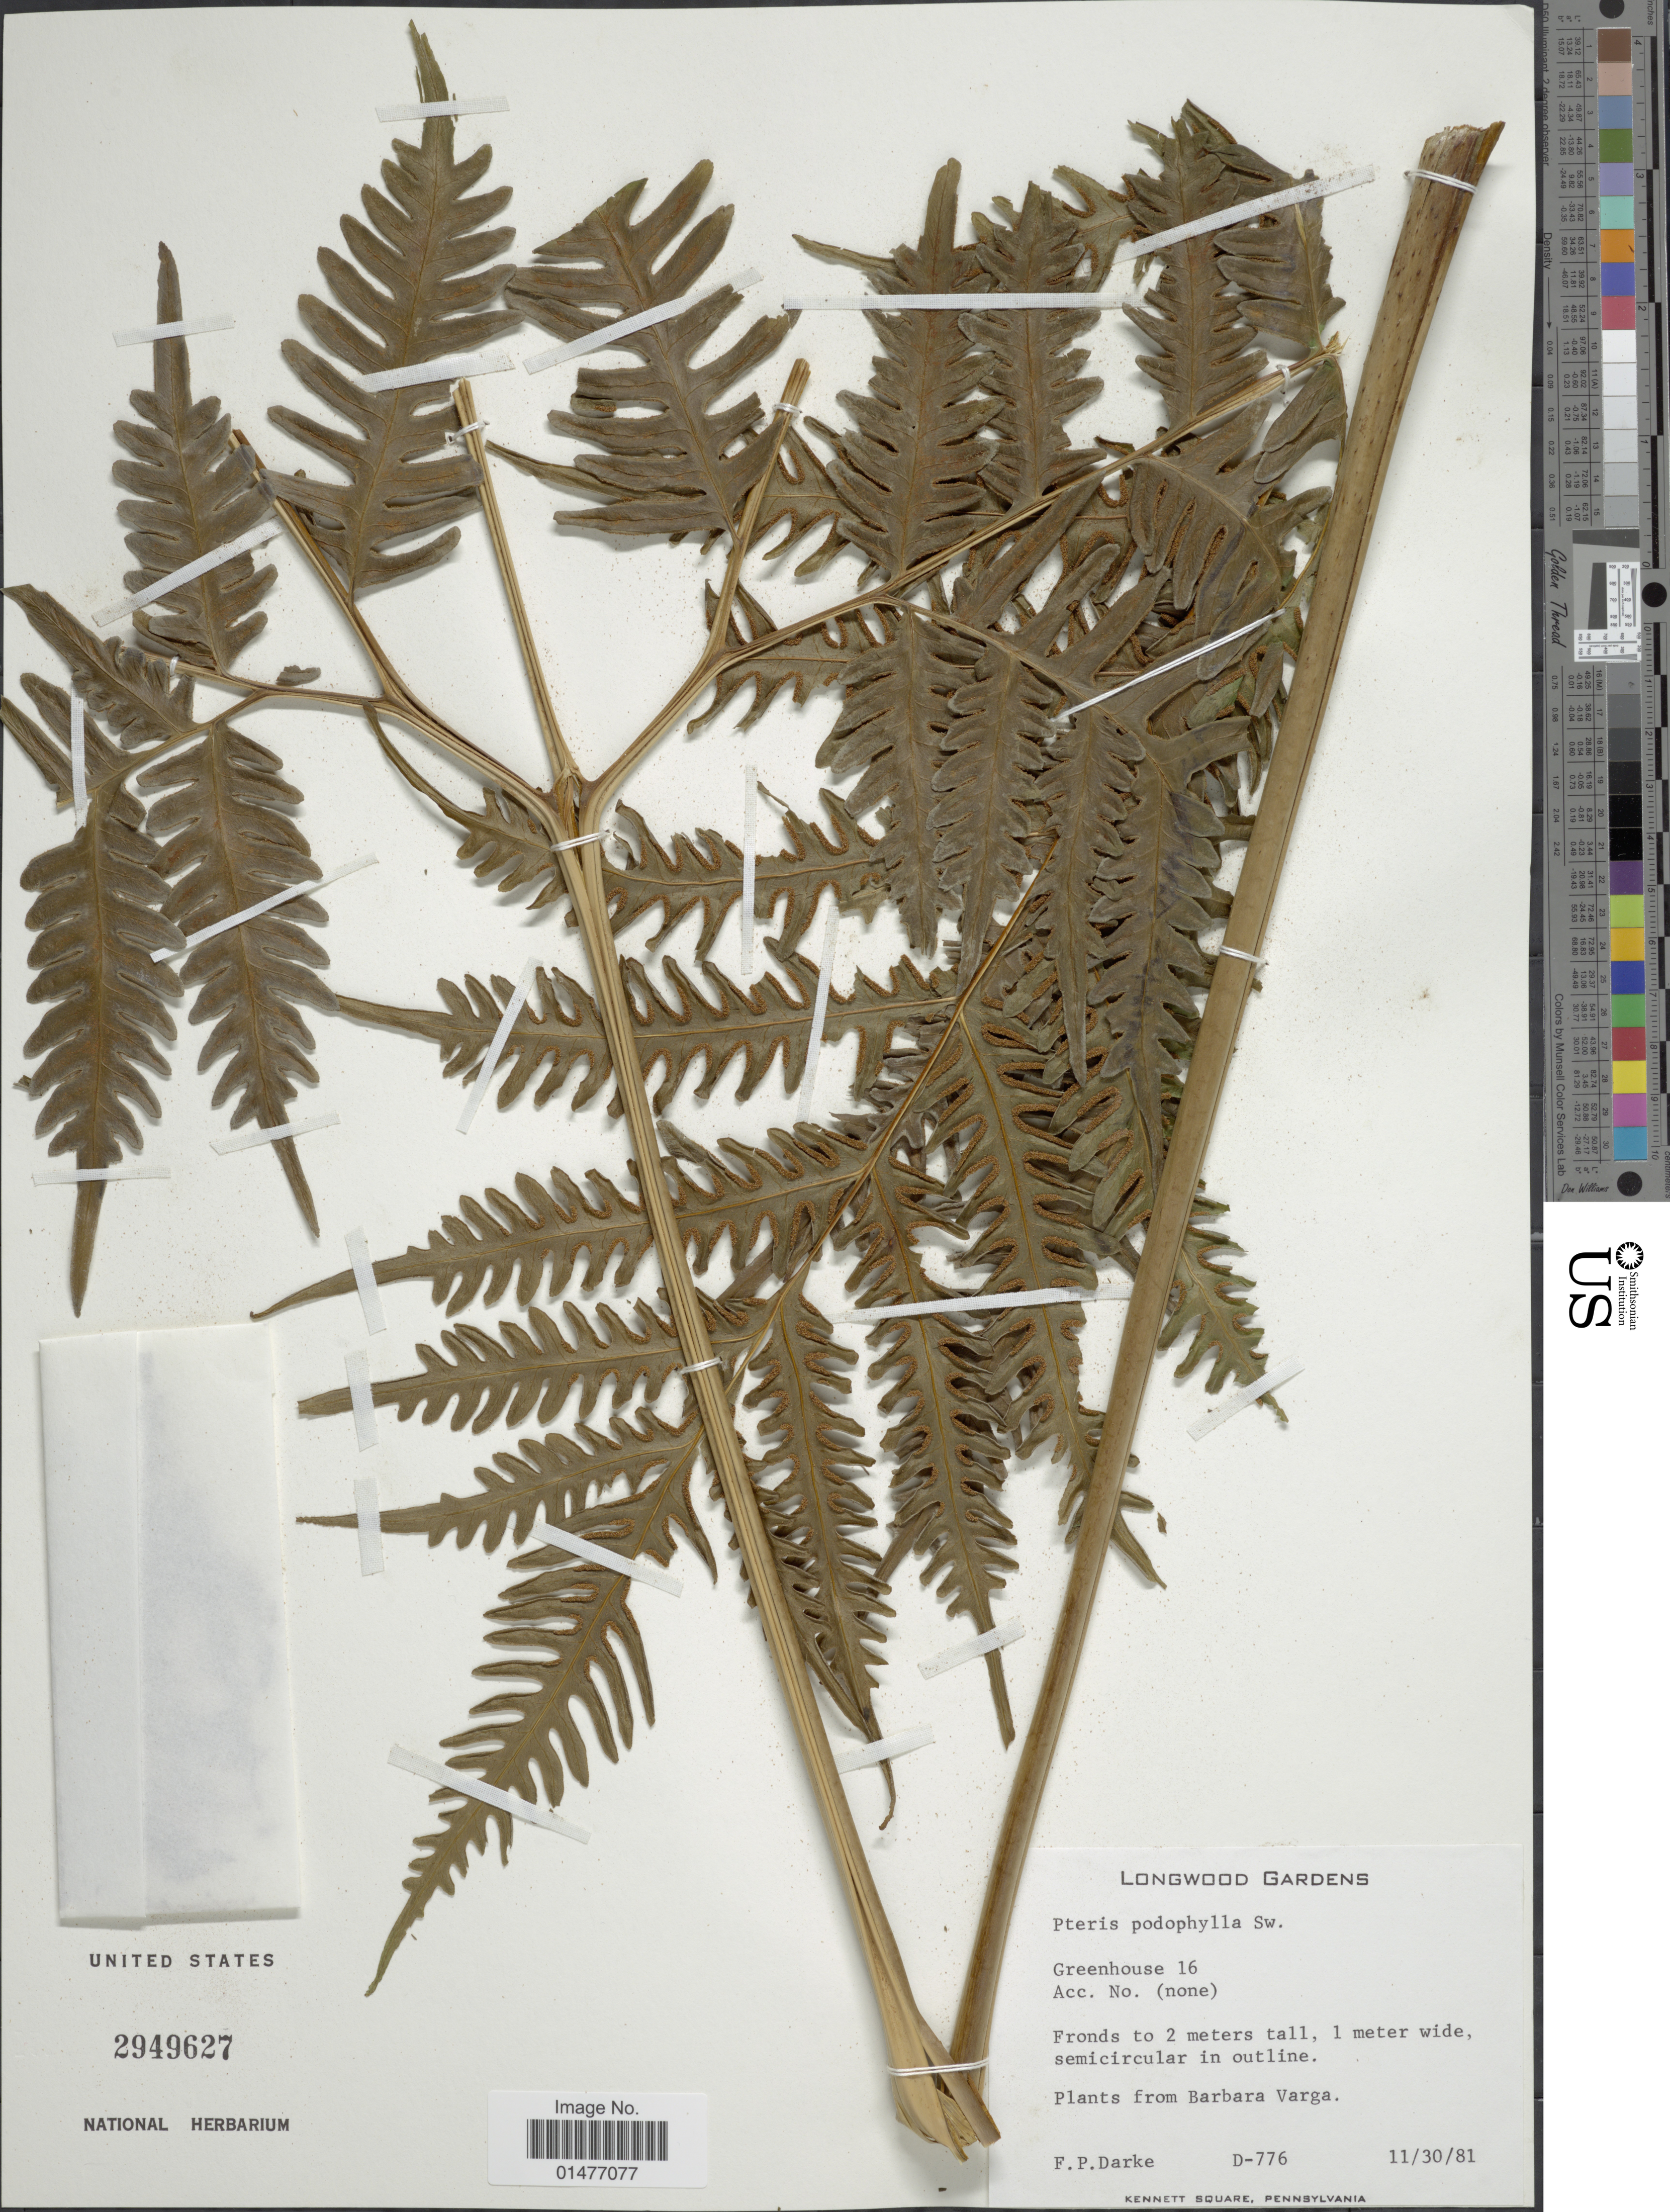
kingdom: Plantae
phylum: Tracheophyta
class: Polypodiopsida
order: Polypodiales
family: Pteridaceae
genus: Pteris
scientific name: Pteris podophylla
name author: Sw.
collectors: F. Darke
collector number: D-776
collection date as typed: Transcribed d/m/y: 30/11/81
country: United States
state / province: Pennsylvania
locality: Greenhouse 16 acc. no(none), Longwoods Gardens, Plants from Barbara Varga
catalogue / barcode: US 2949627